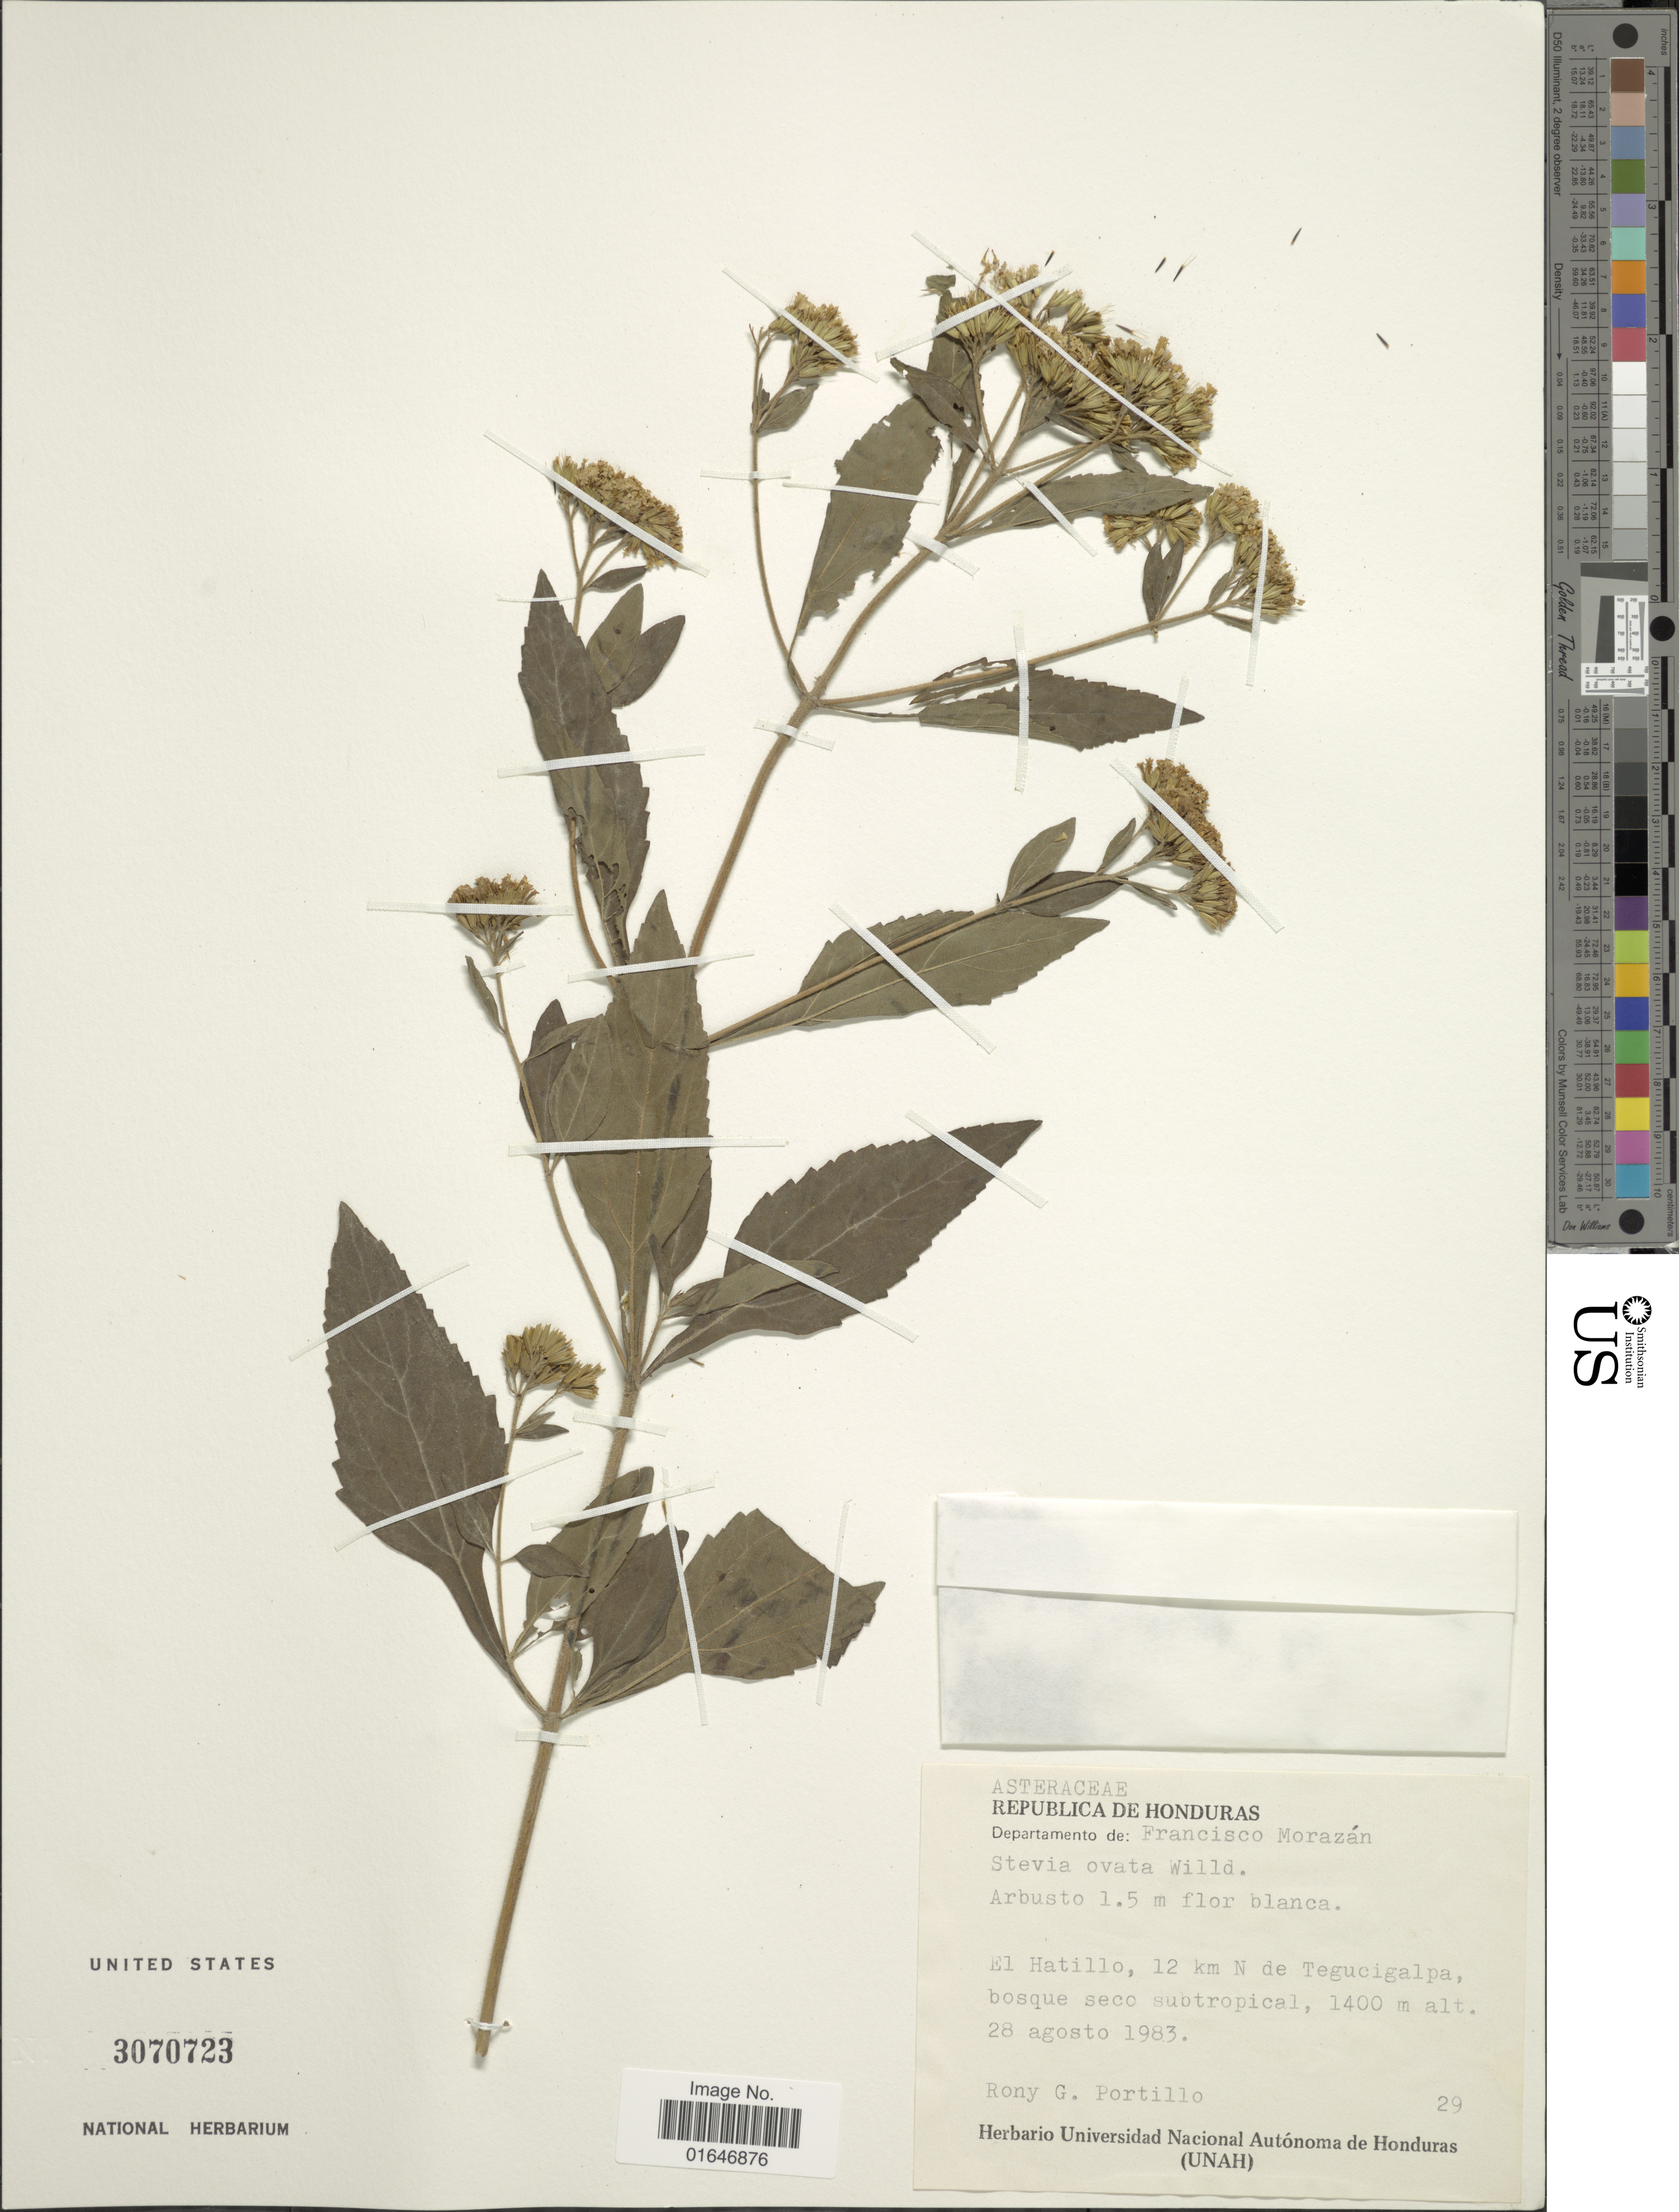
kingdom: Plantae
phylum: Tracheophyta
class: Magnoliopsida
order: Asterales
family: Asteraceae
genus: Stevia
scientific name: Stevia ovata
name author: Willd.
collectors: R. Portillo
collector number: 29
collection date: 1983-08-28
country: Honduras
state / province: Fco. Morazán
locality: El Hatillo, 12 km N de Tegucigalpa, bosque seco subtropical.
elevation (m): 1400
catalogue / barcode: US 3070723